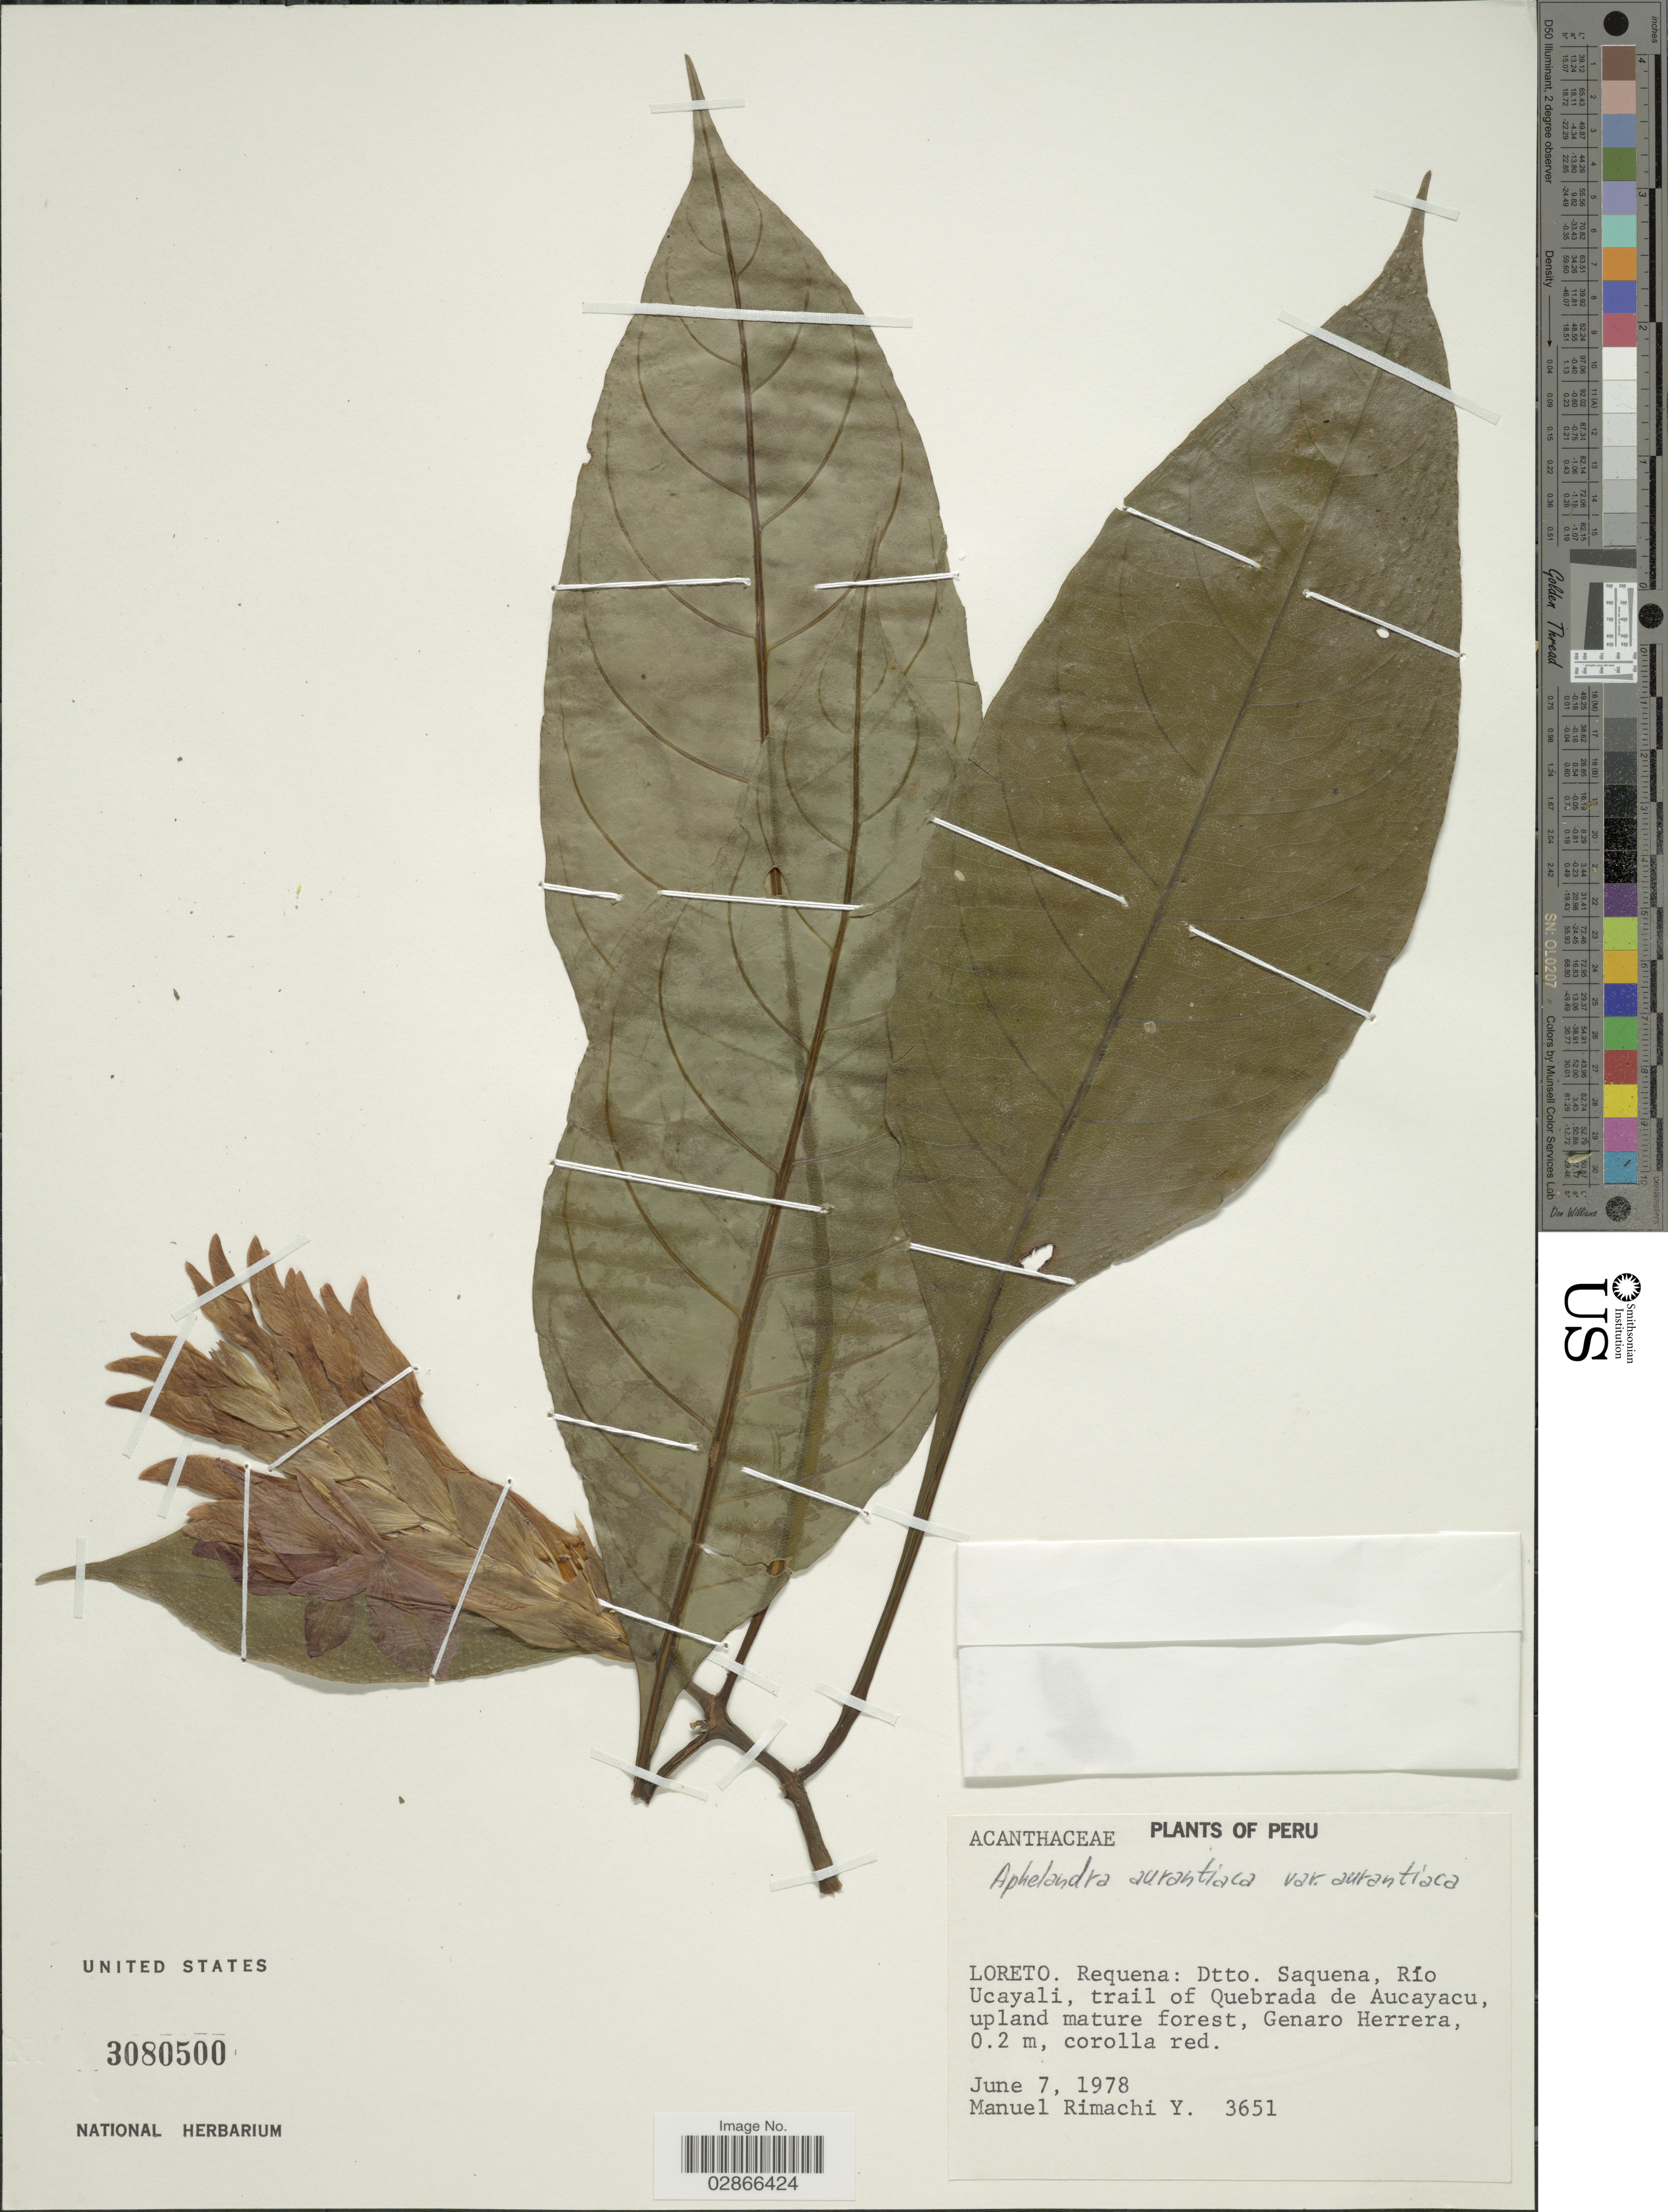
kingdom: Plantae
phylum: Tracheophyta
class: Magnoliopsida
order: Lamiales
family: Acanthaceae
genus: Aphelandra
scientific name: Aphelandra aurantiaca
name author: (Scheidw.) Lindl.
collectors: M. Rimachi Y.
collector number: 3651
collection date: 1978-06-07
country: Peru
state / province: Loreto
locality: Requena: Dtto. Saquena, Río Ucayali, trail of Quebrada de Aucayacu.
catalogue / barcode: US 3080500